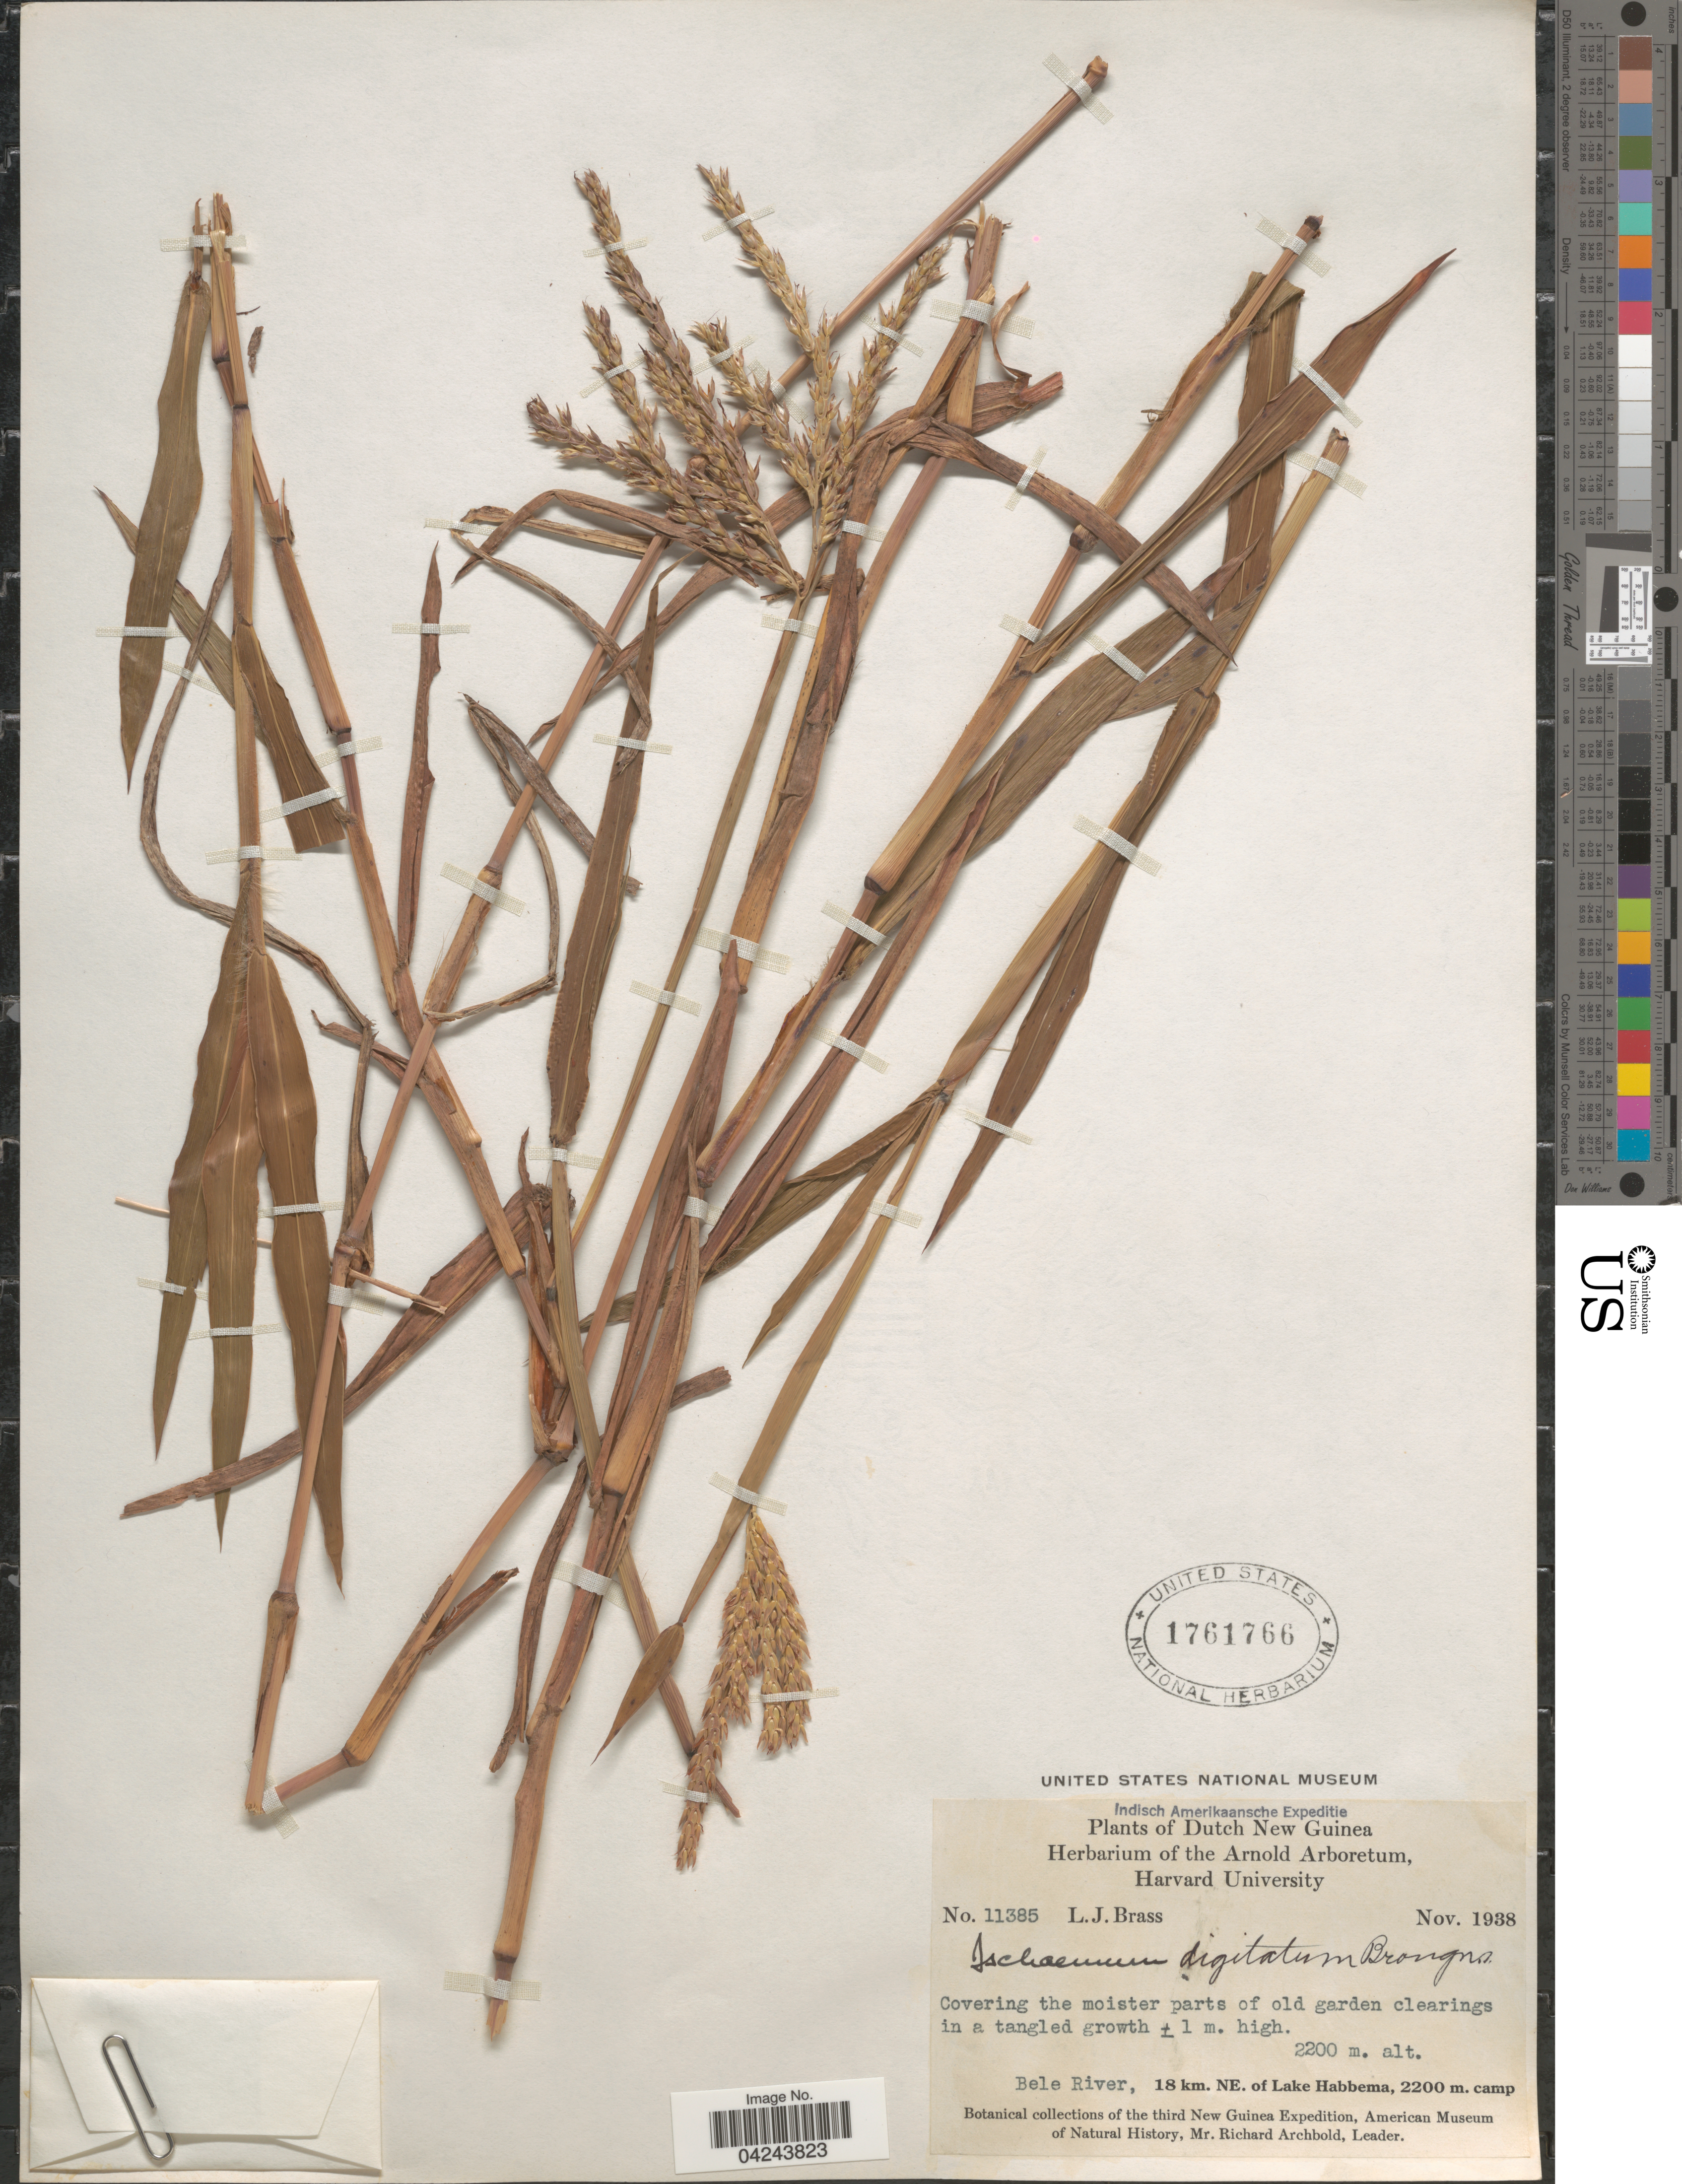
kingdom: Plantae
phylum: Tracheophyta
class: Liliopsida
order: Poales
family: Poaceae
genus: Ischaemum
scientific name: Ischaemum polystachyum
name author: J. Presl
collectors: L. J. Brass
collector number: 11385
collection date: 1938-11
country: Indonesia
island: New Guinea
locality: Indisch Amerikaansche Expeditie. Dutch New Guinea. Bele River, 18 km. NE. of Lake Habbema, camp. The third New Guinea Expedition.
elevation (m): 2200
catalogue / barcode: US 1761766